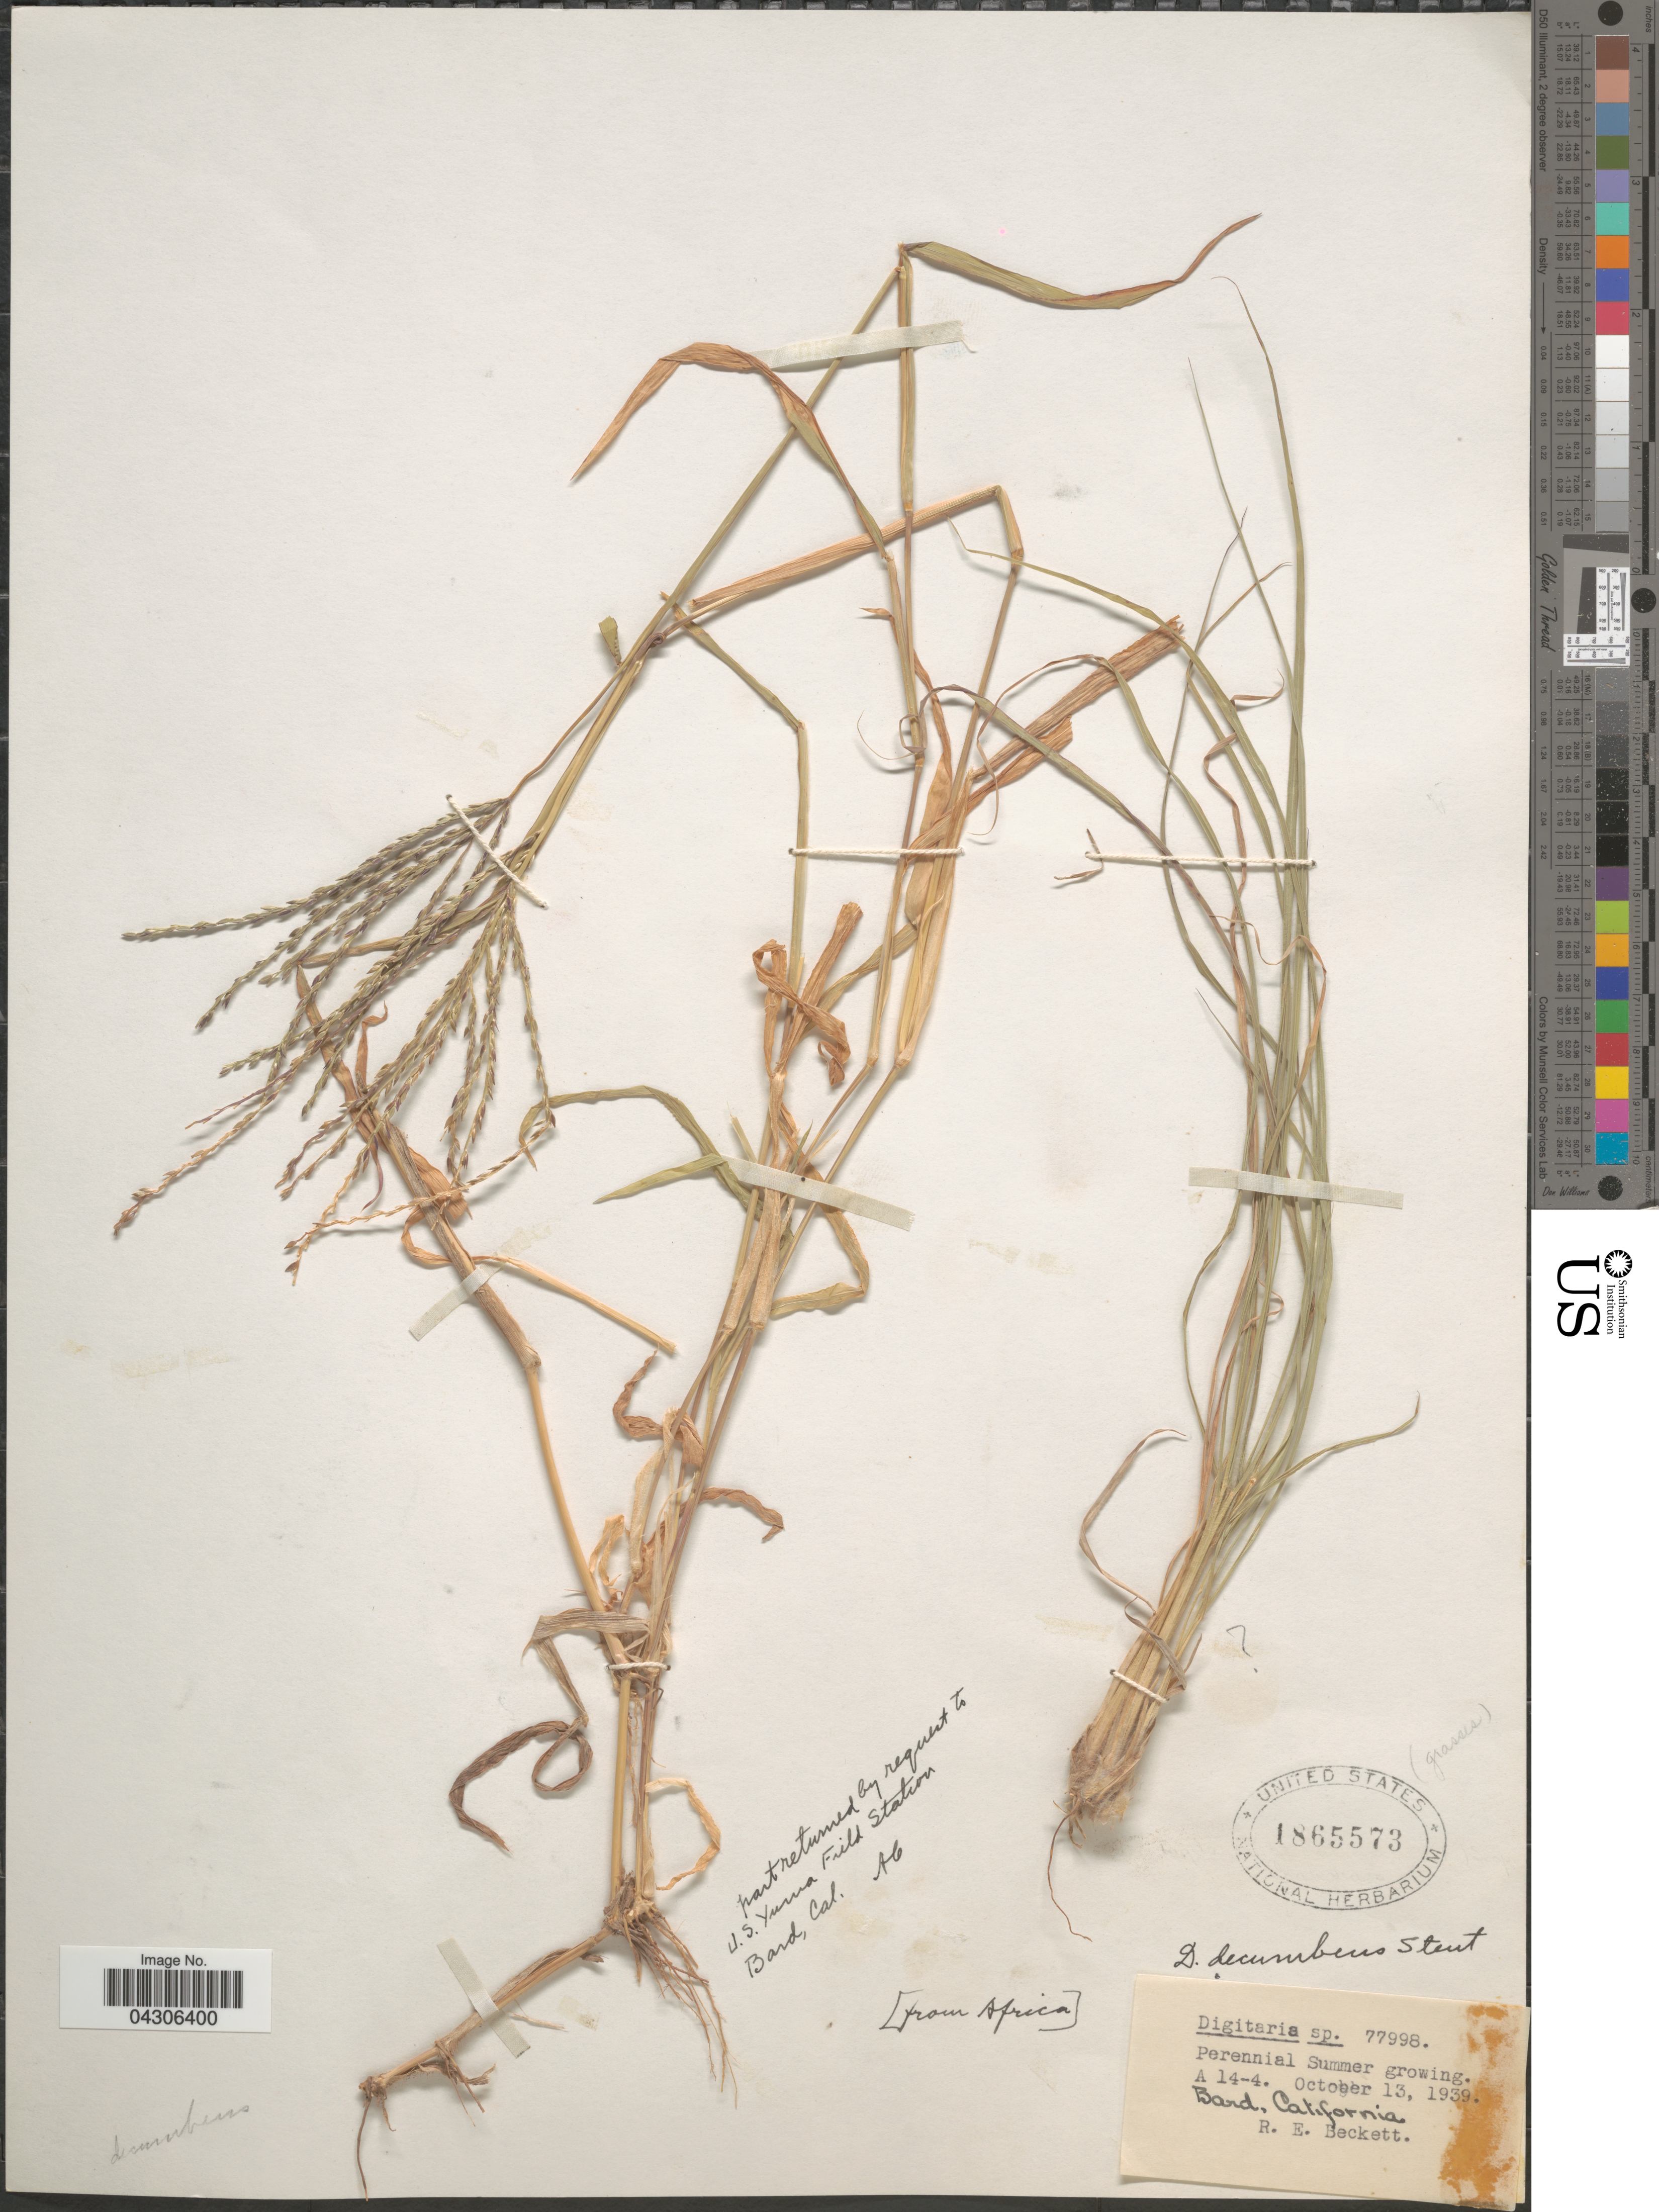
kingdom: Plantae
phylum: Tracheophyta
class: Liliopsida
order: Poales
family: Poaceae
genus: Digitaria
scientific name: Digitaria decumbens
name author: Stent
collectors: R. Beckett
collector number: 77998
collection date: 1939-10-13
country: United States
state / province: California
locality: Bard.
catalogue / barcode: US 1865573